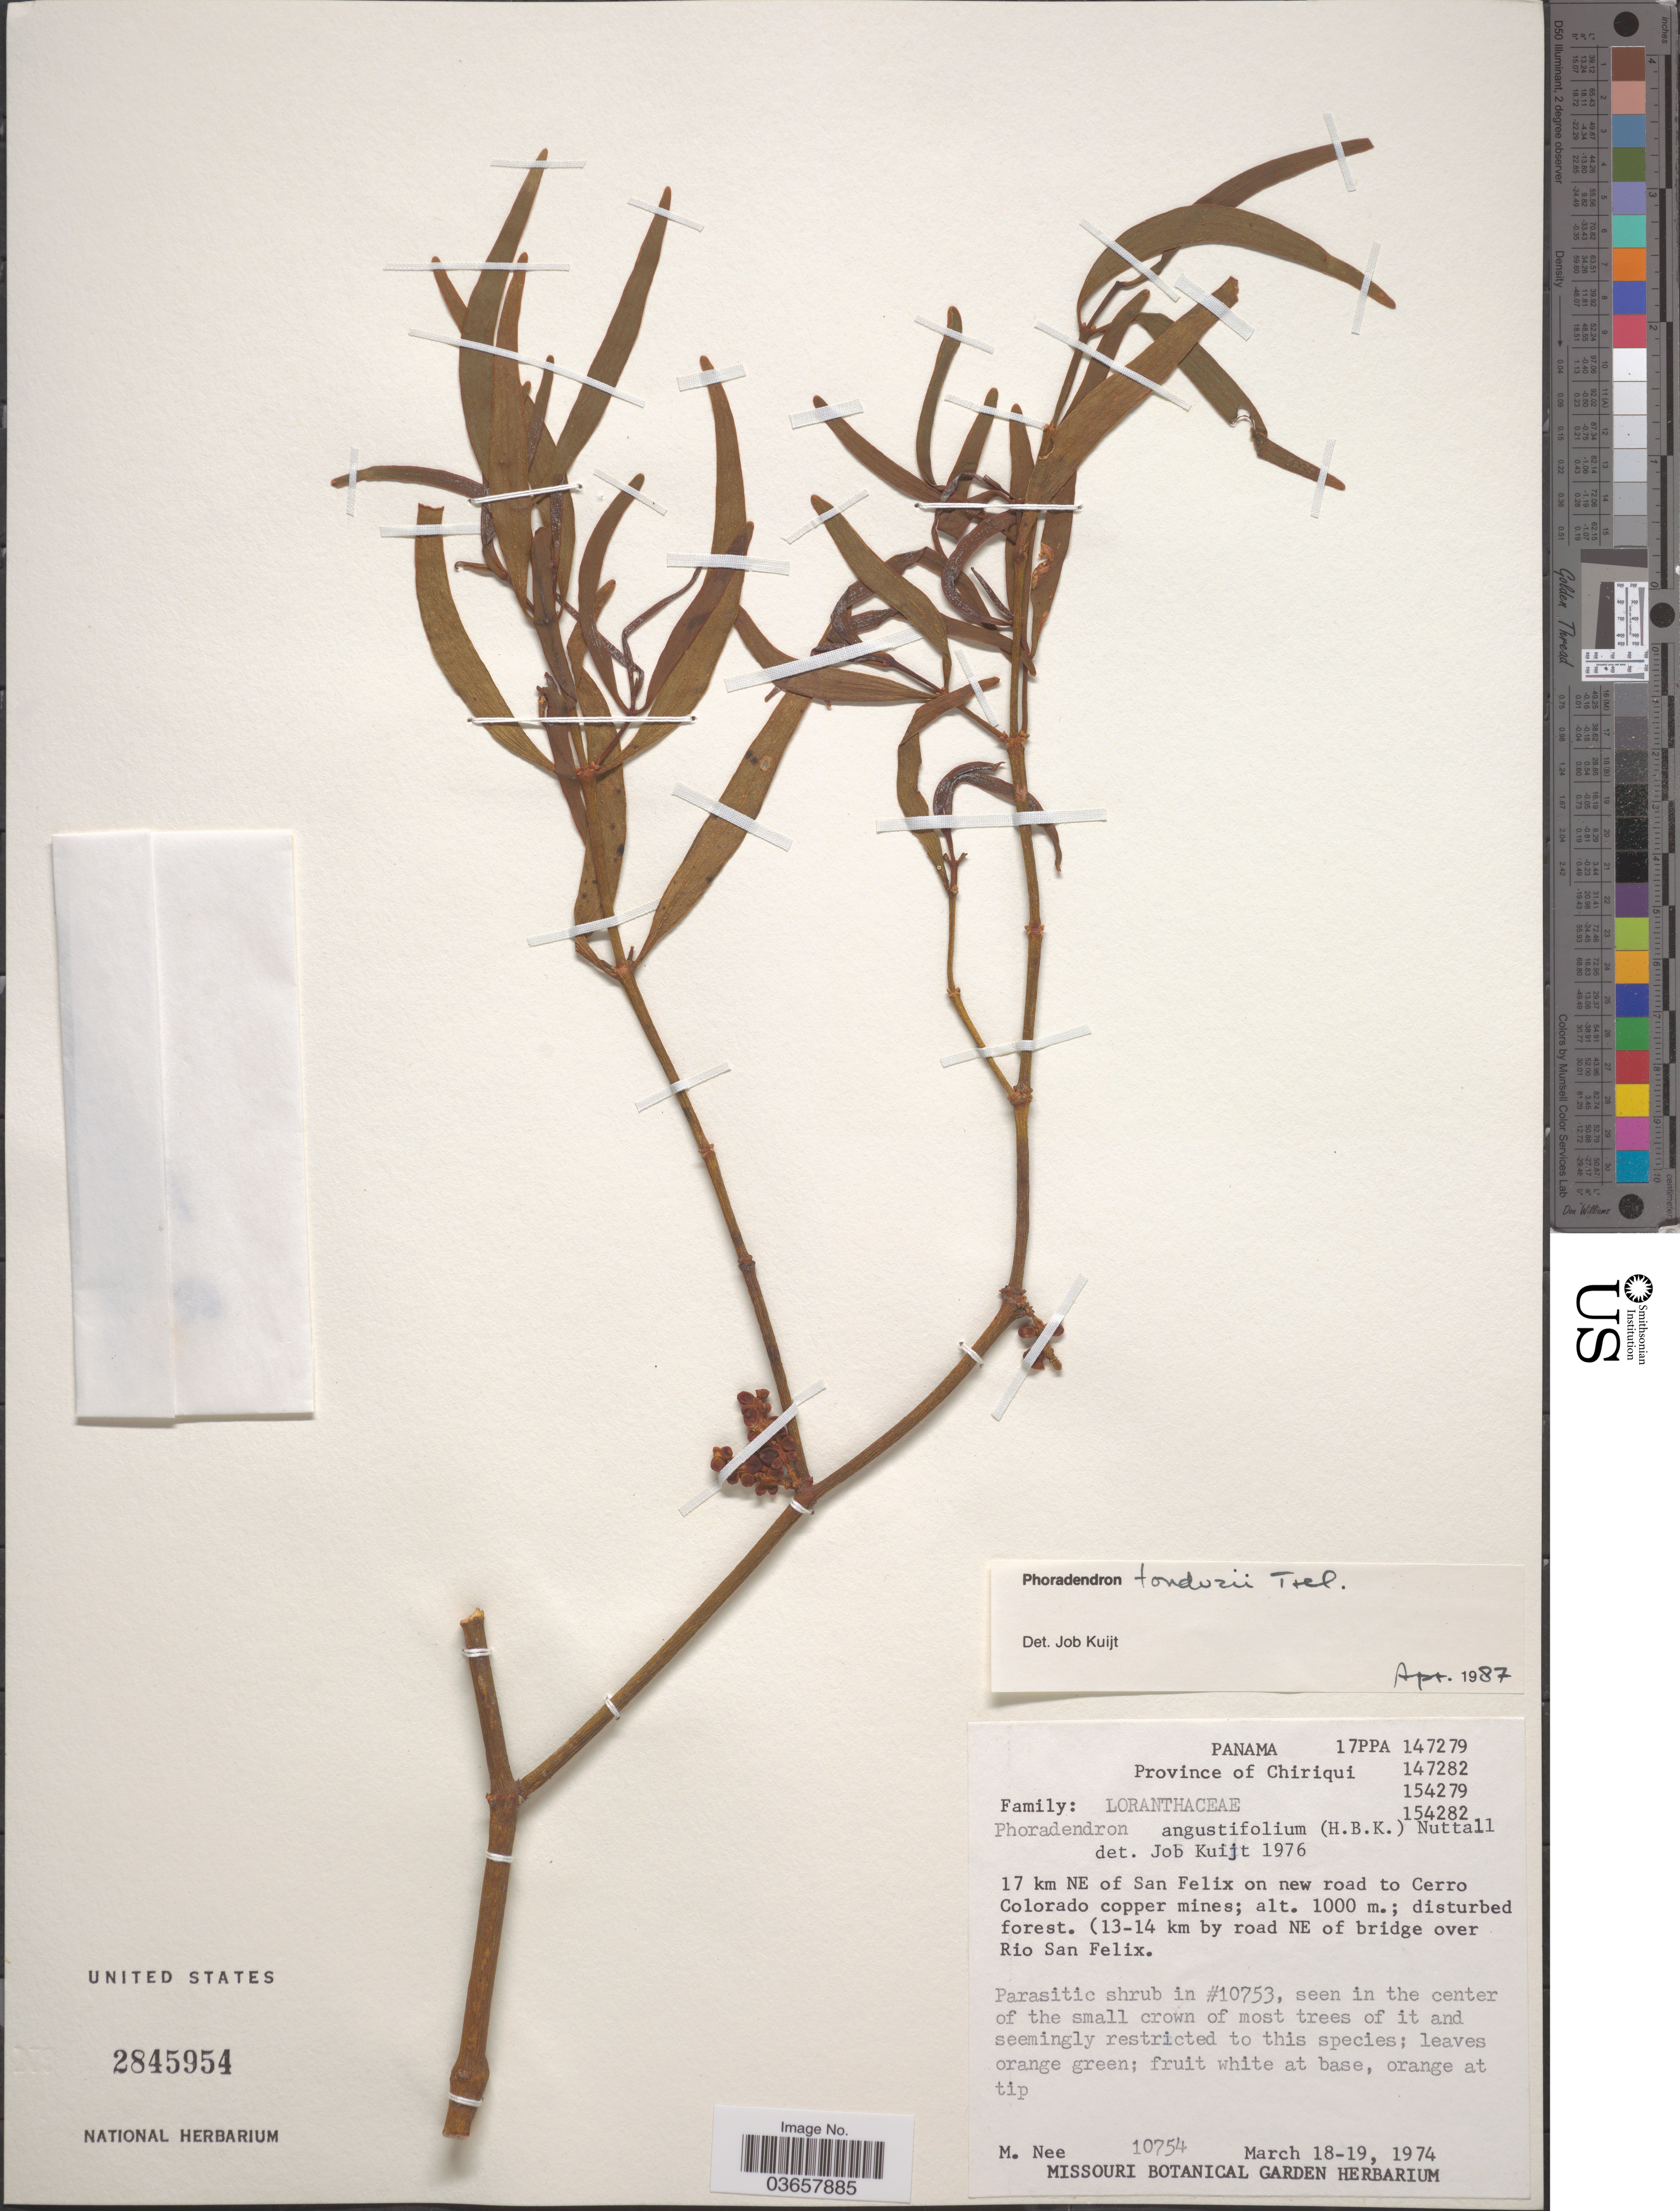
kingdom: Plantae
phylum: Tracheophyta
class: Magnoliopsida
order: Santalales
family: Viscaceae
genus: Phoradendron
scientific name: Phoradendron tonduzii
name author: Trel.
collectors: M. Nee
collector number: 10754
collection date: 1974-03-18/1974-03-19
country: Panama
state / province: Chiriqui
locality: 17 km NE of San Felix on new road to Cerro Colorado copper mines (13-14 km by road NE of bridge over Rio San Felix).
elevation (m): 1000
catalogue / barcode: US 2845954